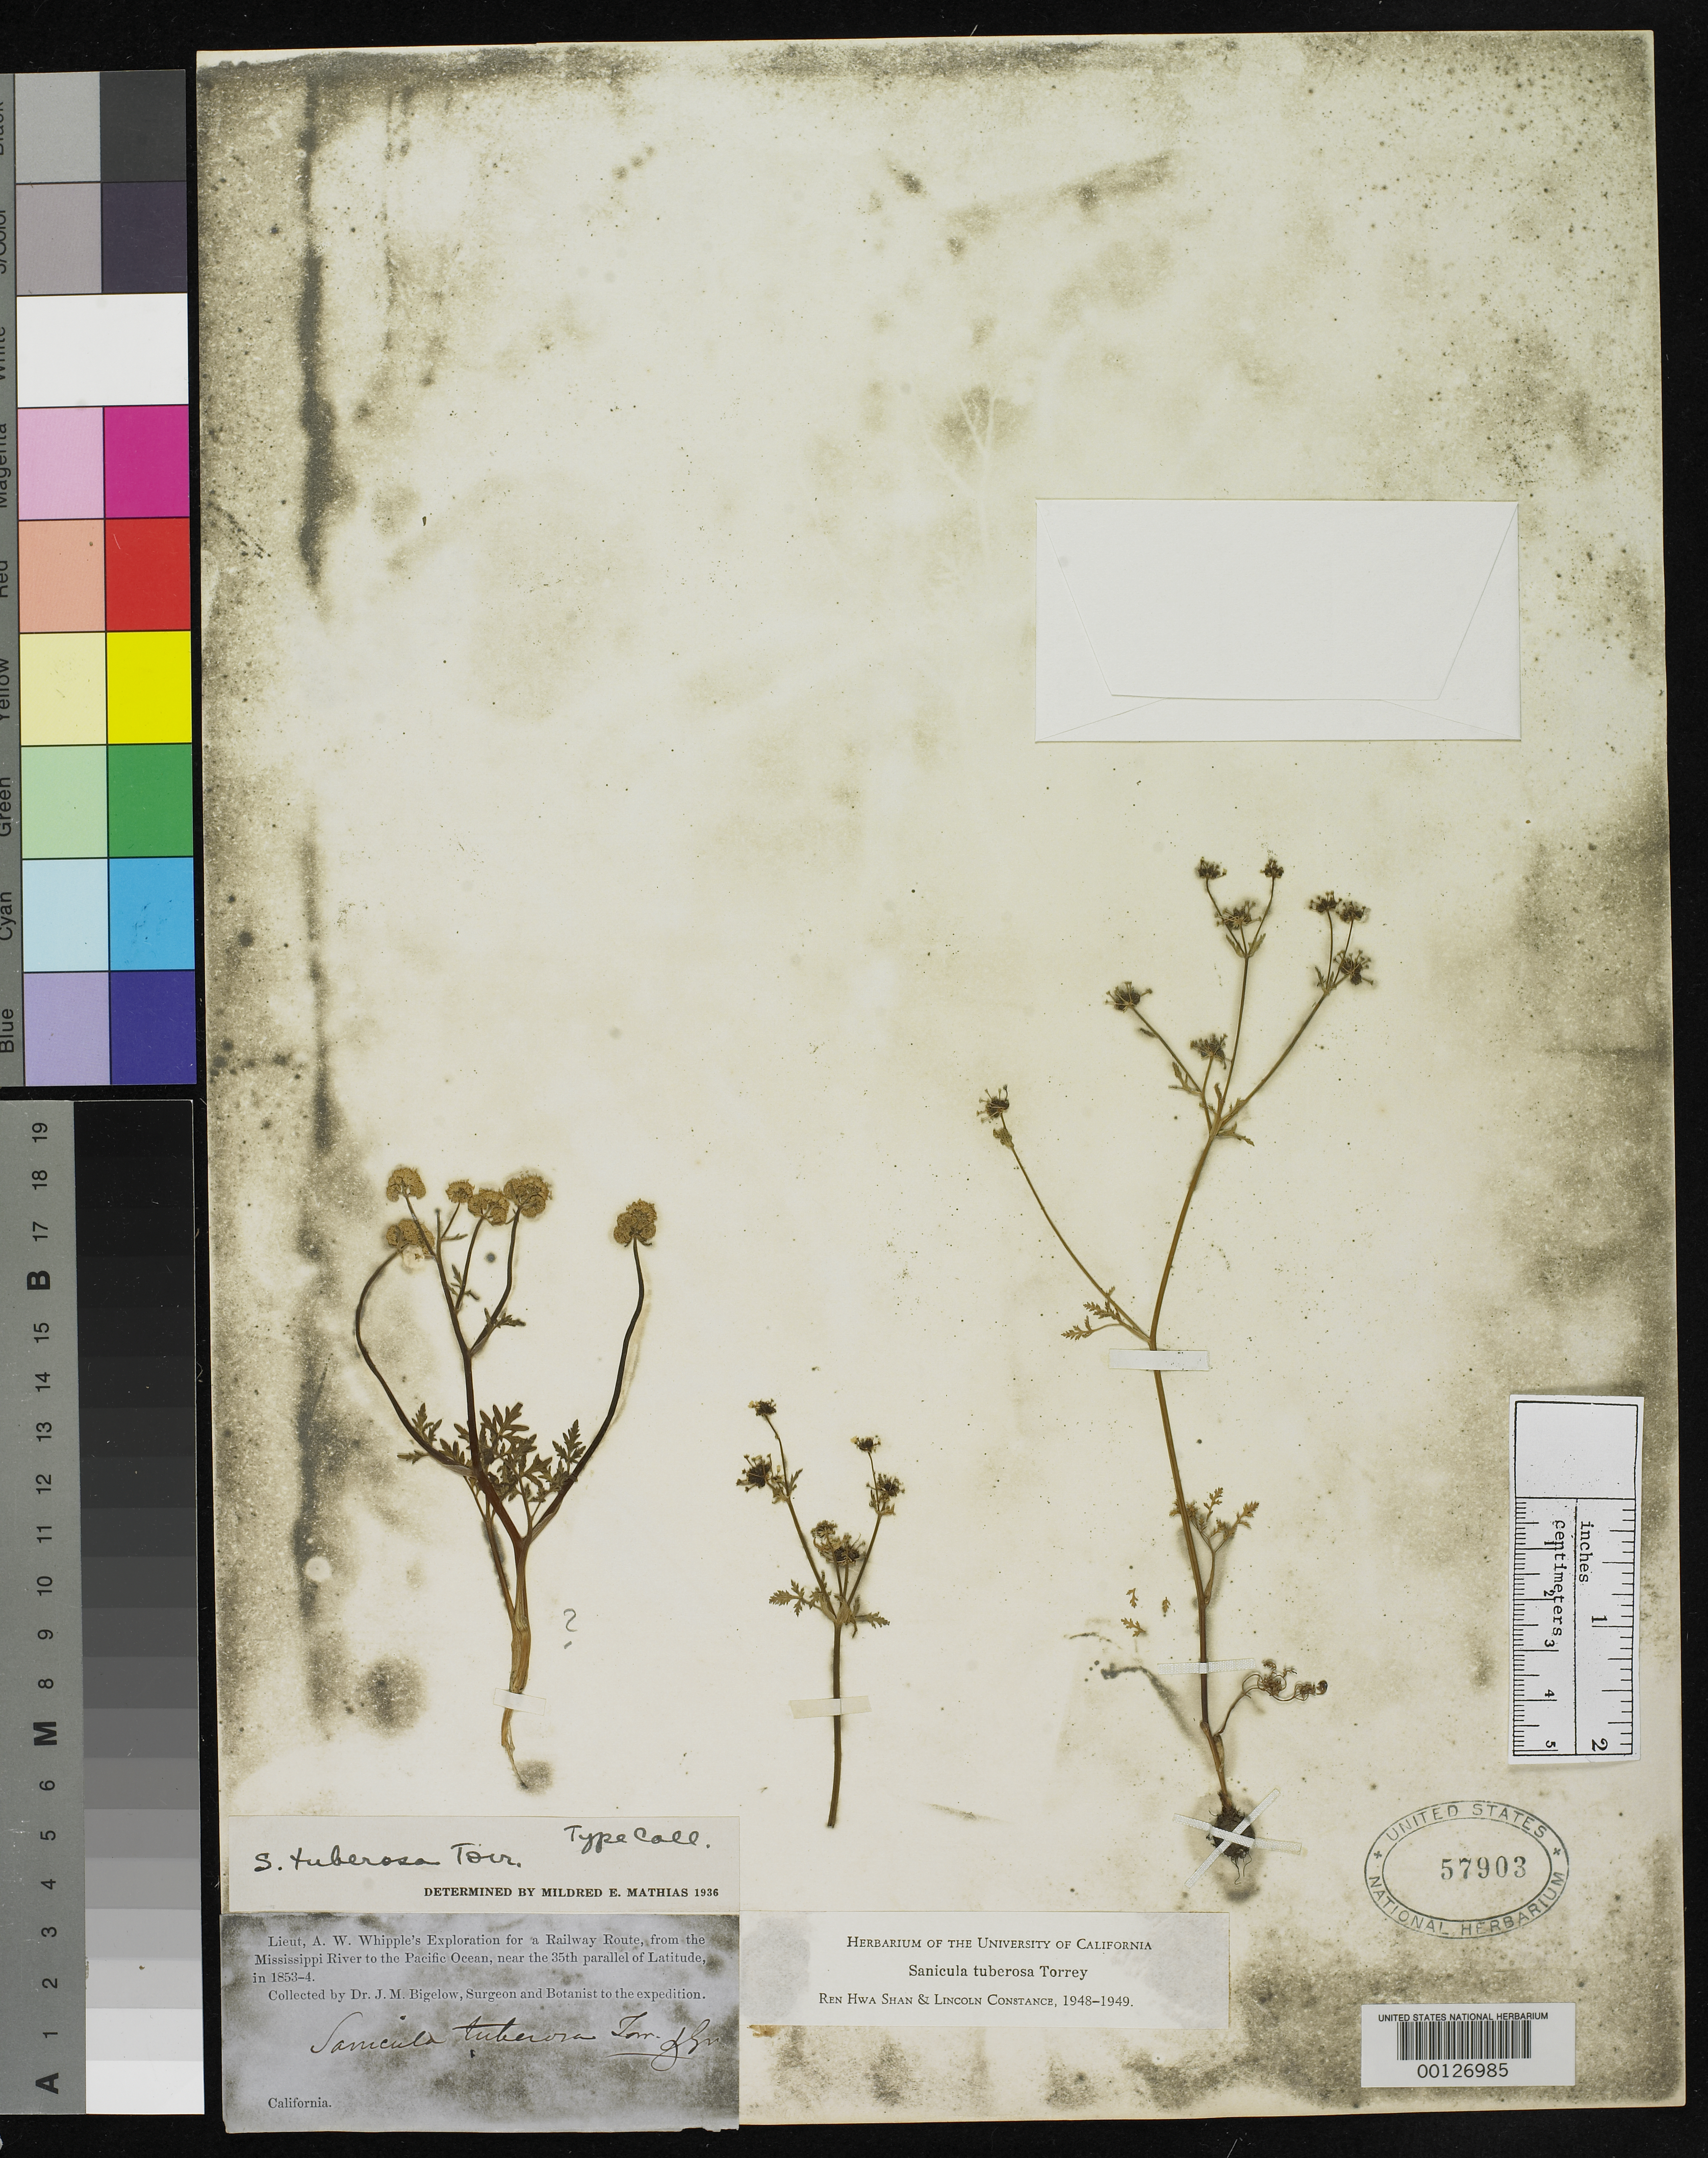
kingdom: Plantae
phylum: Tracheophyta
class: Magnoliopsida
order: Apiales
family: Apiaceae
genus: Sanicula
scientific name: Sanicula tuberosa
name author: Torr.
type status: Type Collection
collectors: J. M. Bigelow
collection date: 1853/1854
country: United States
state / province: California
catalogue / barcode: US 57903